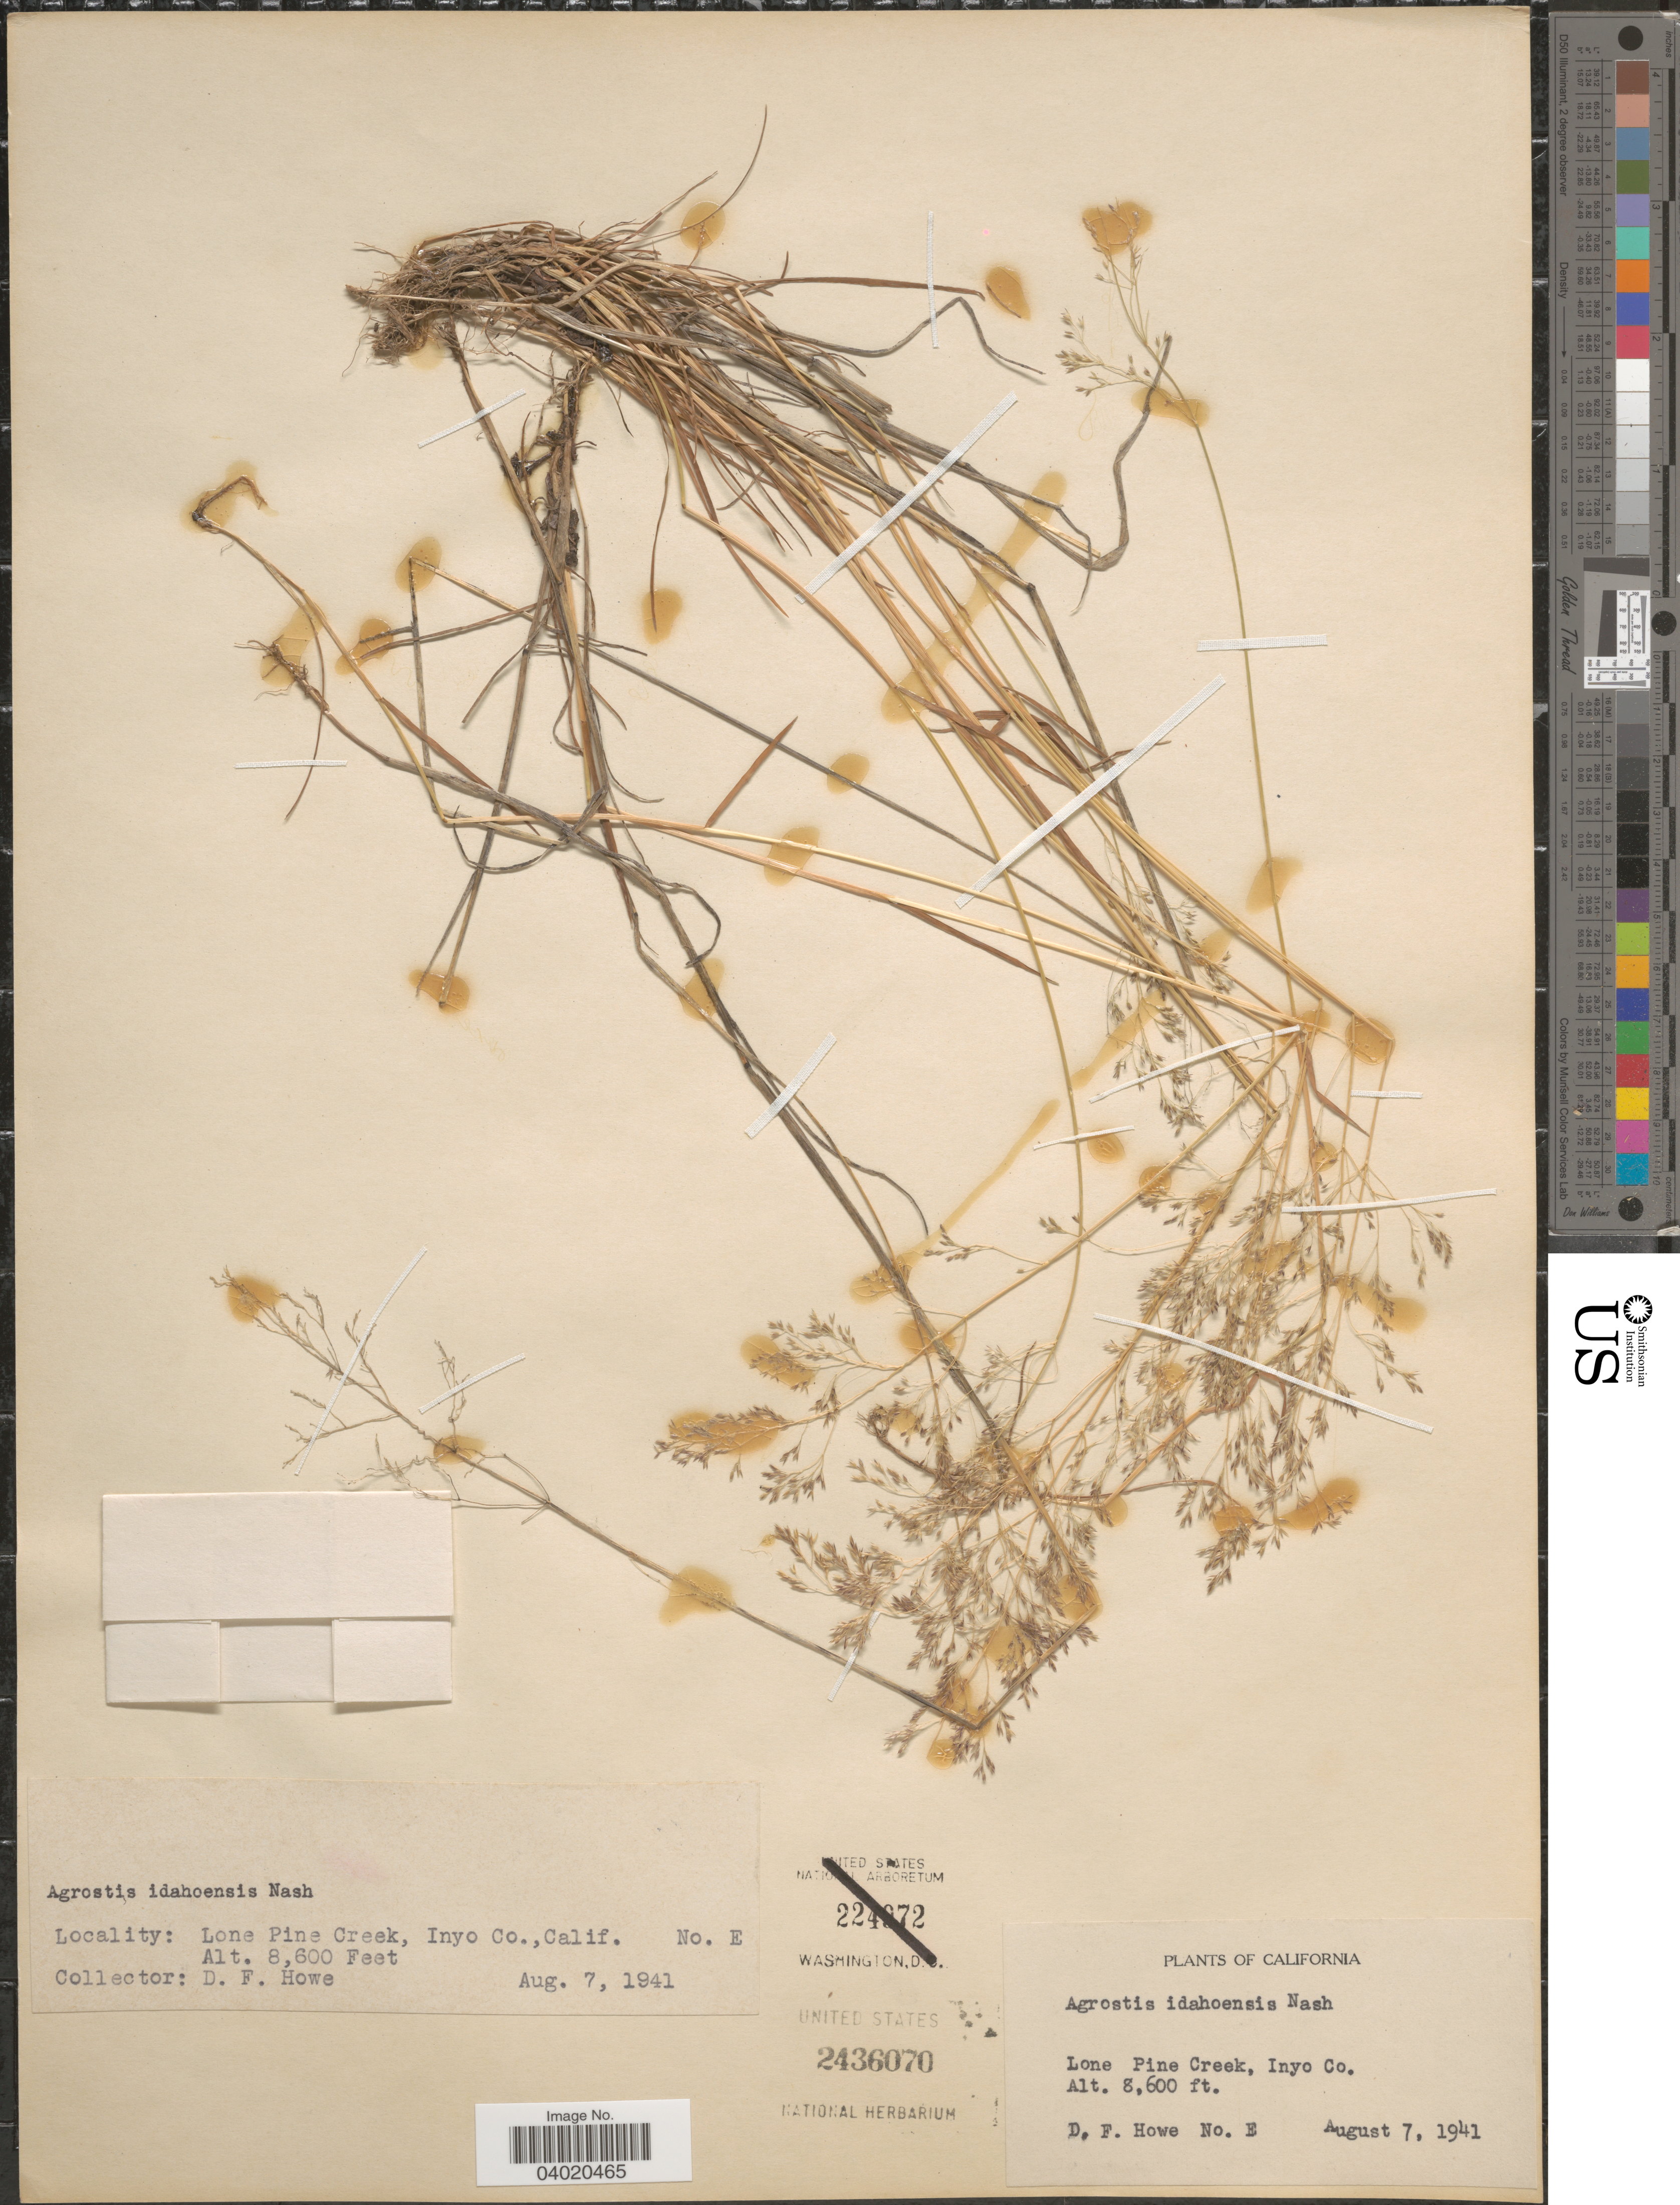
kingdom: Plantae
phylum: Tracheophyta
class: Liliopsida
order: Poales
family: Poaceae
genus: Agrostis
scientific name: Agrostis idahoensis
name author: Nash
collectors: D. Howe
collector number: E?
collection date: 1941-08-07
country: United States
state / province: California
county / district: Inyo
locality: Lone Pine Creek, Inyo Co.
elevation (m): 2621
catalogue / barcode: US 2436070